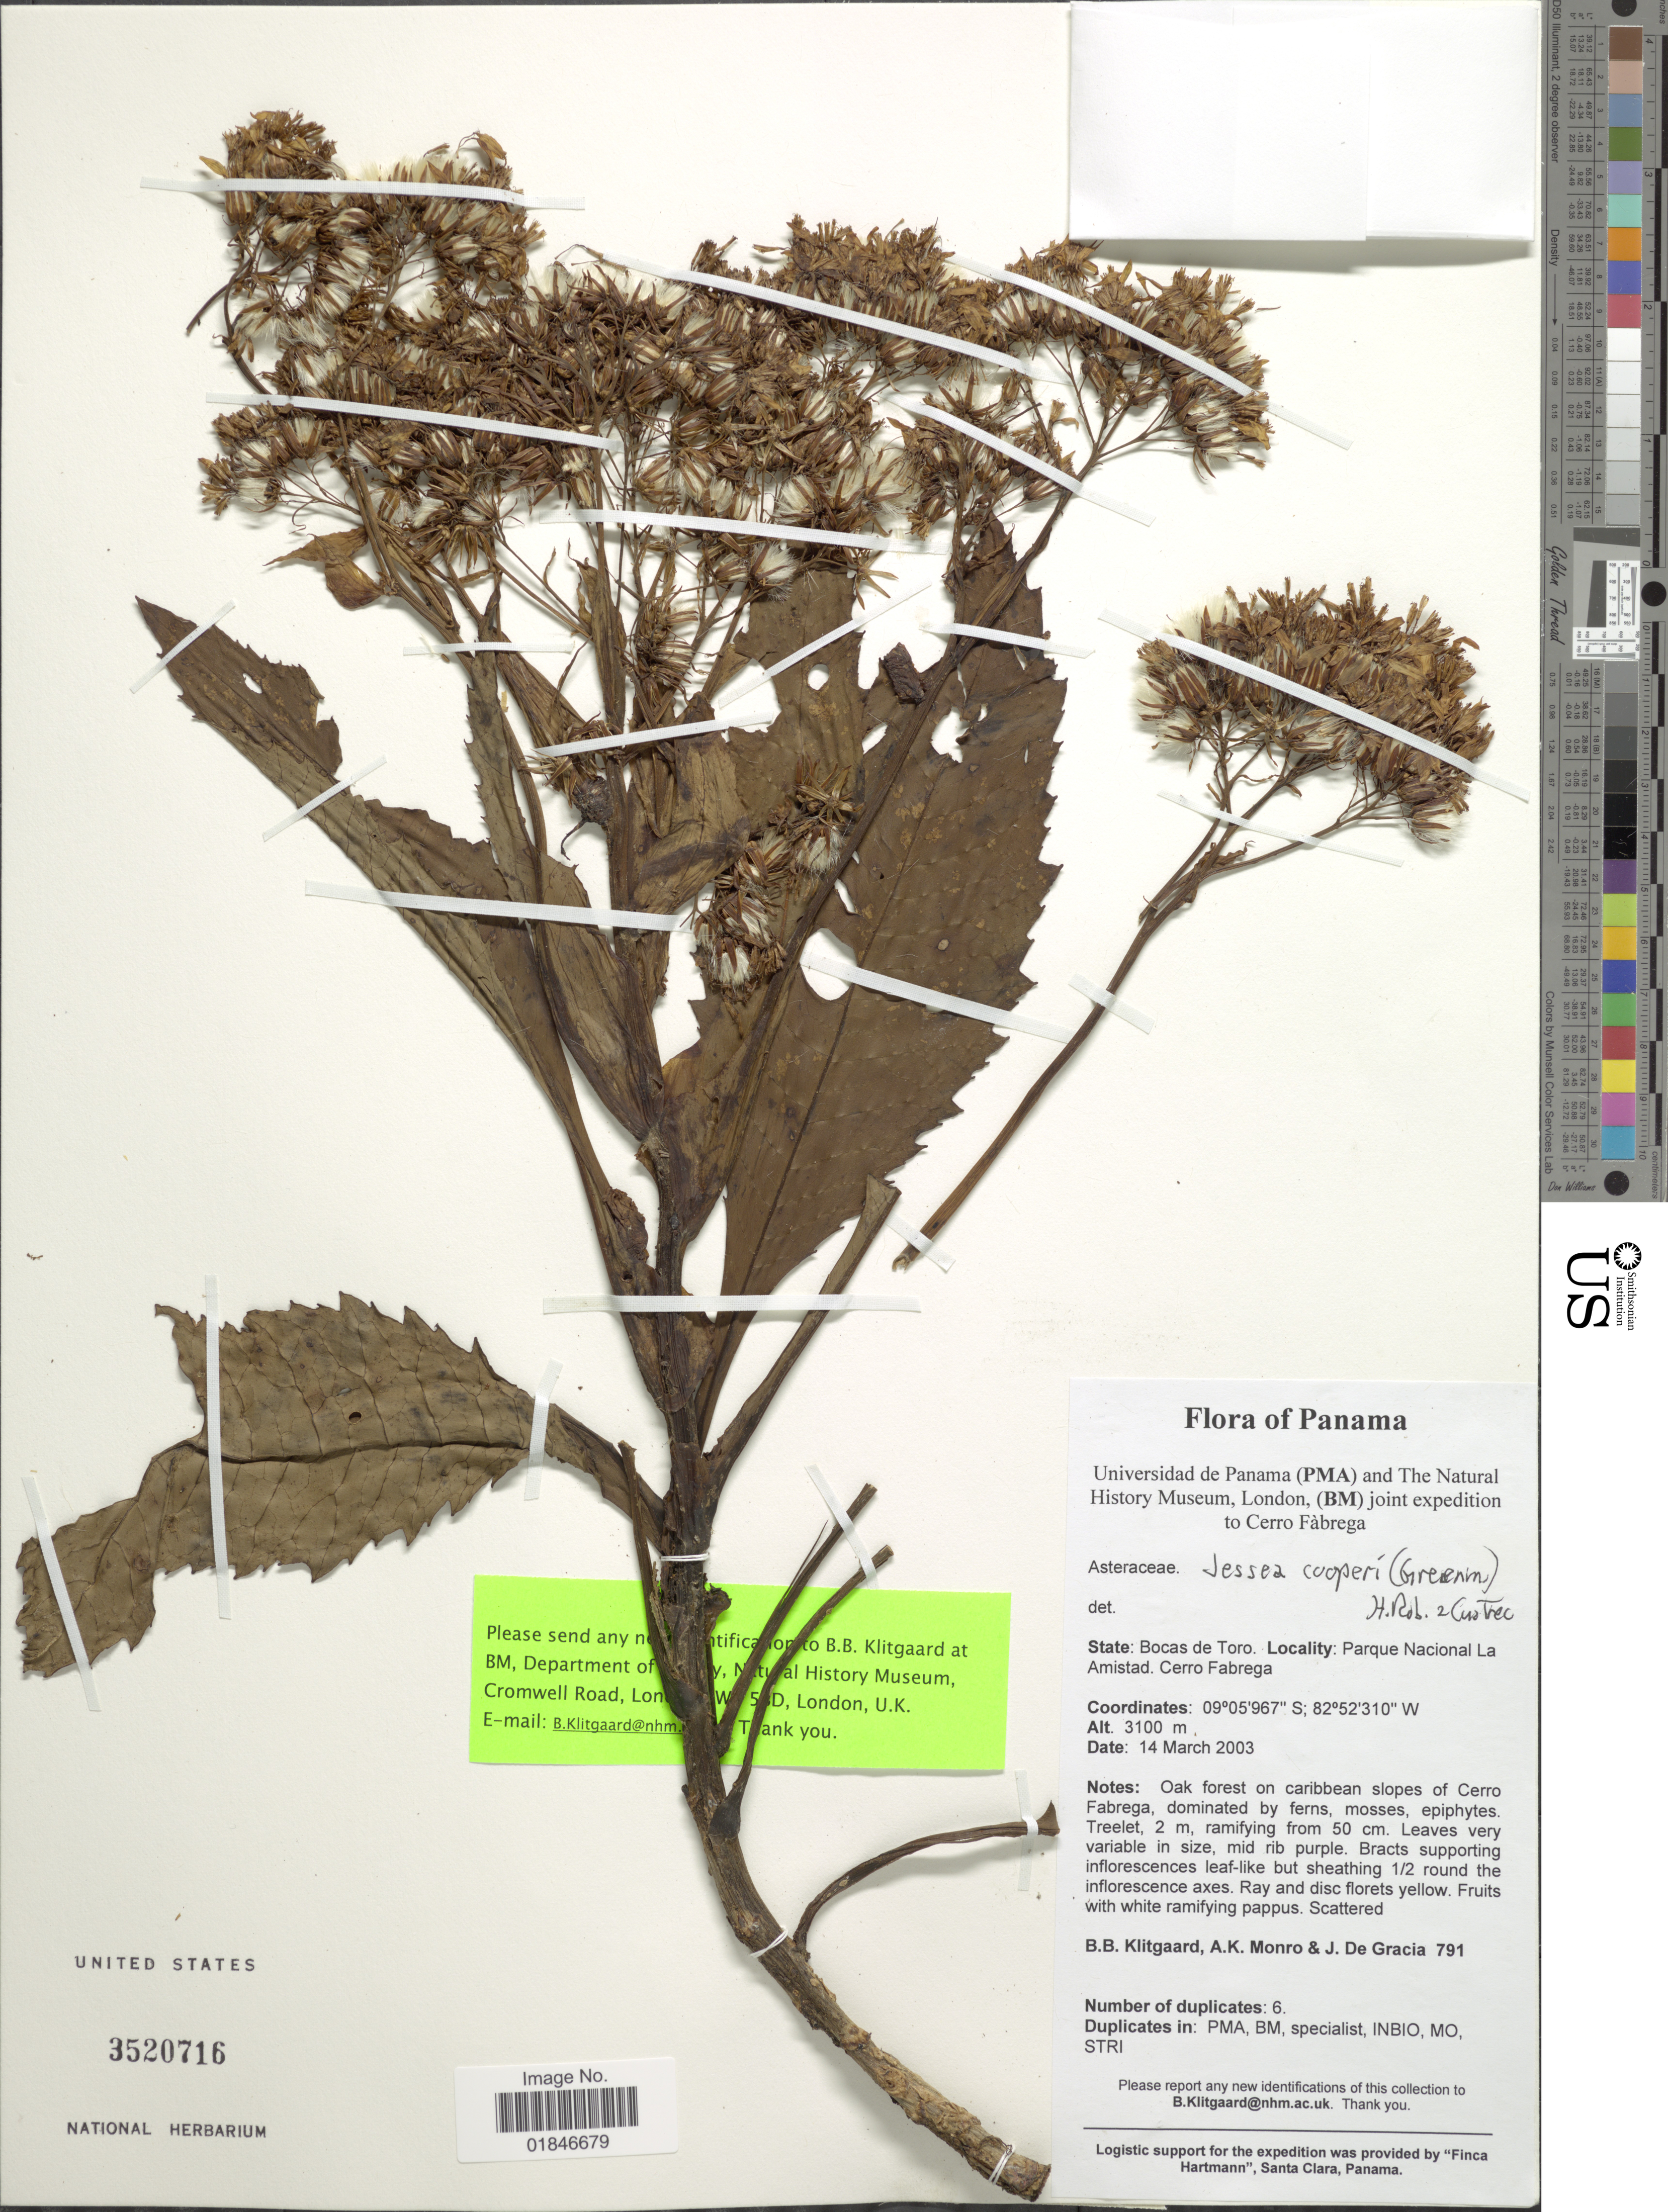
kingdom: Plantae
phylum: Tracheophyta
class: Magnoliopsida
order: Asterales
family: Asteraceae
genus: Jessea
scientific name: Jessea cooperi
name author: (Greenm.) H. Rob. & Cuatrec.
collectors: B. B. Klitgaard, A. K. Monro & J. De Gracia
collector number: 791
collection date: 2003-03-14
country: Panama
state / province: Bocas del Toro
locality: State: Bocas de Toro. Parque Nacional La Amistad, Cerro Fabrega.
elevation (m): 3100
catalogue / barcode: US 3520716